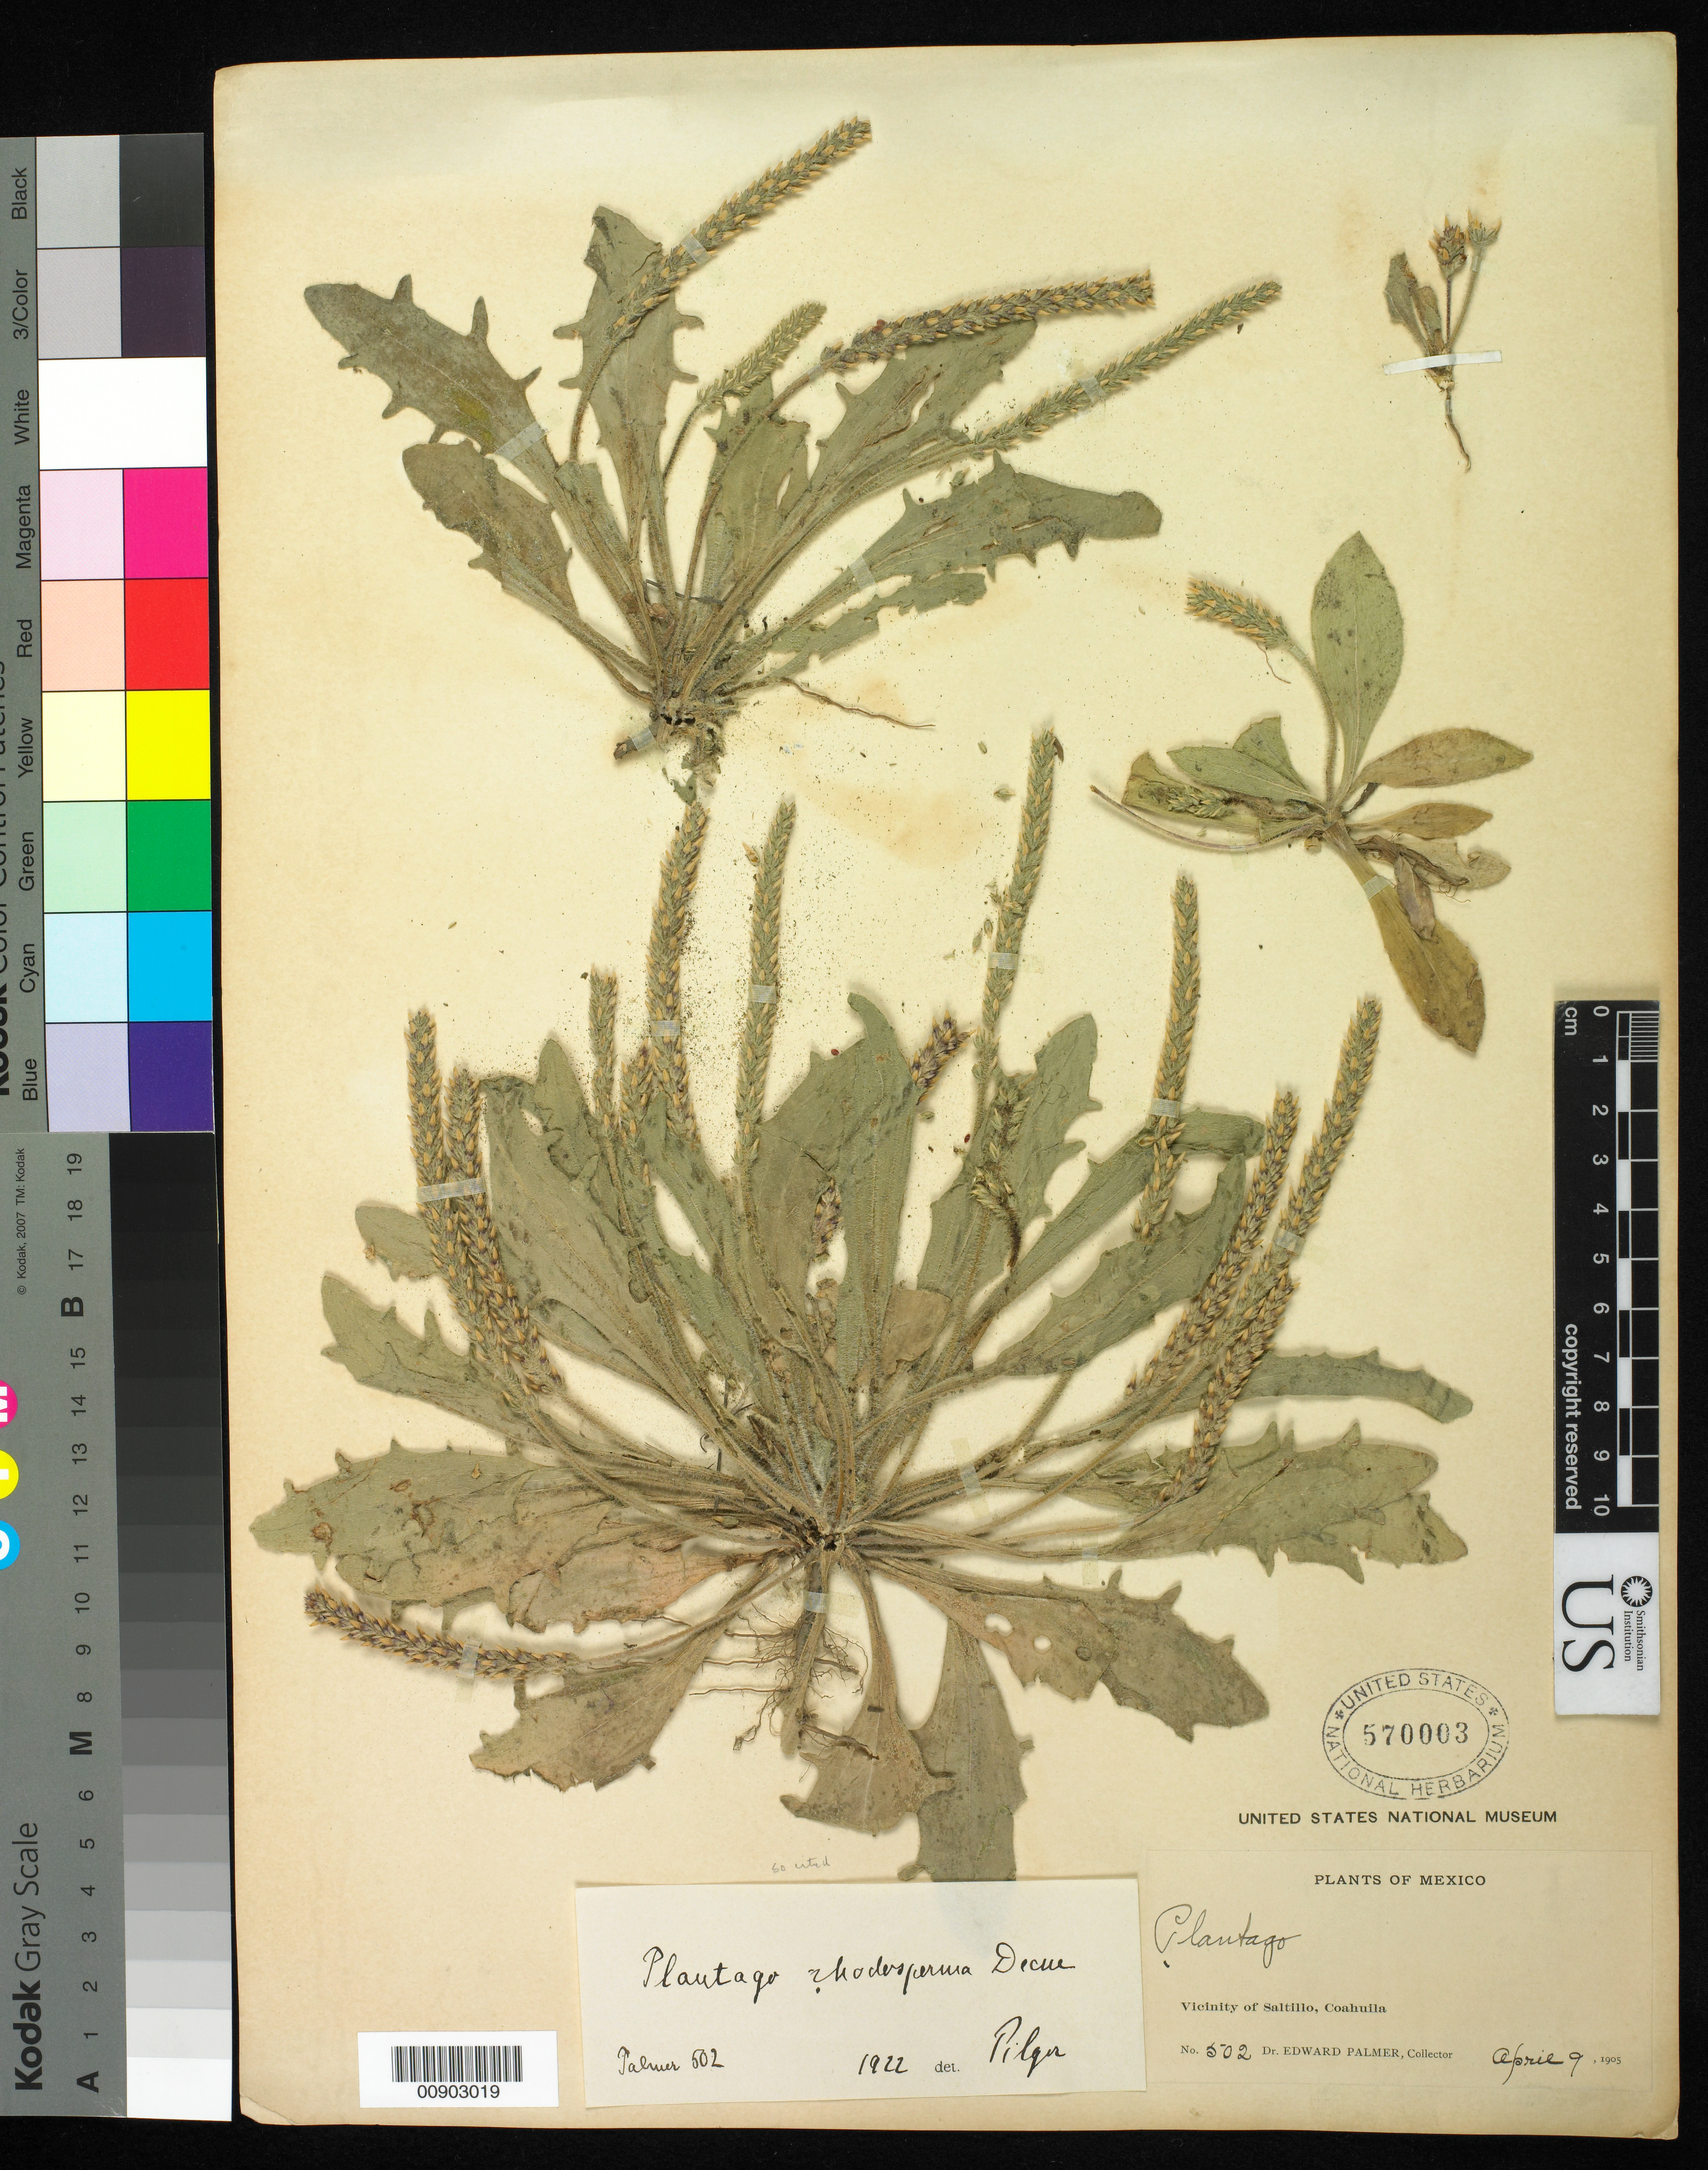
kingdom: Plantae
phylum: Tracheophyta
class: Magnoliopsida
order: Lamiales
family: Plantaginaceae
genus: Plantago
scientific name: Plantago rhodosperma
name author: Decne.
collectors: E. Palmer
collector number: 502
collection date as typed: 09 Apr 1905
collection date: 1905-04-09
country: Mexico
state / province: Coahuila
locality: Vicinity of Saltillo, Coahuila.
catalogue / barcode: US 570003